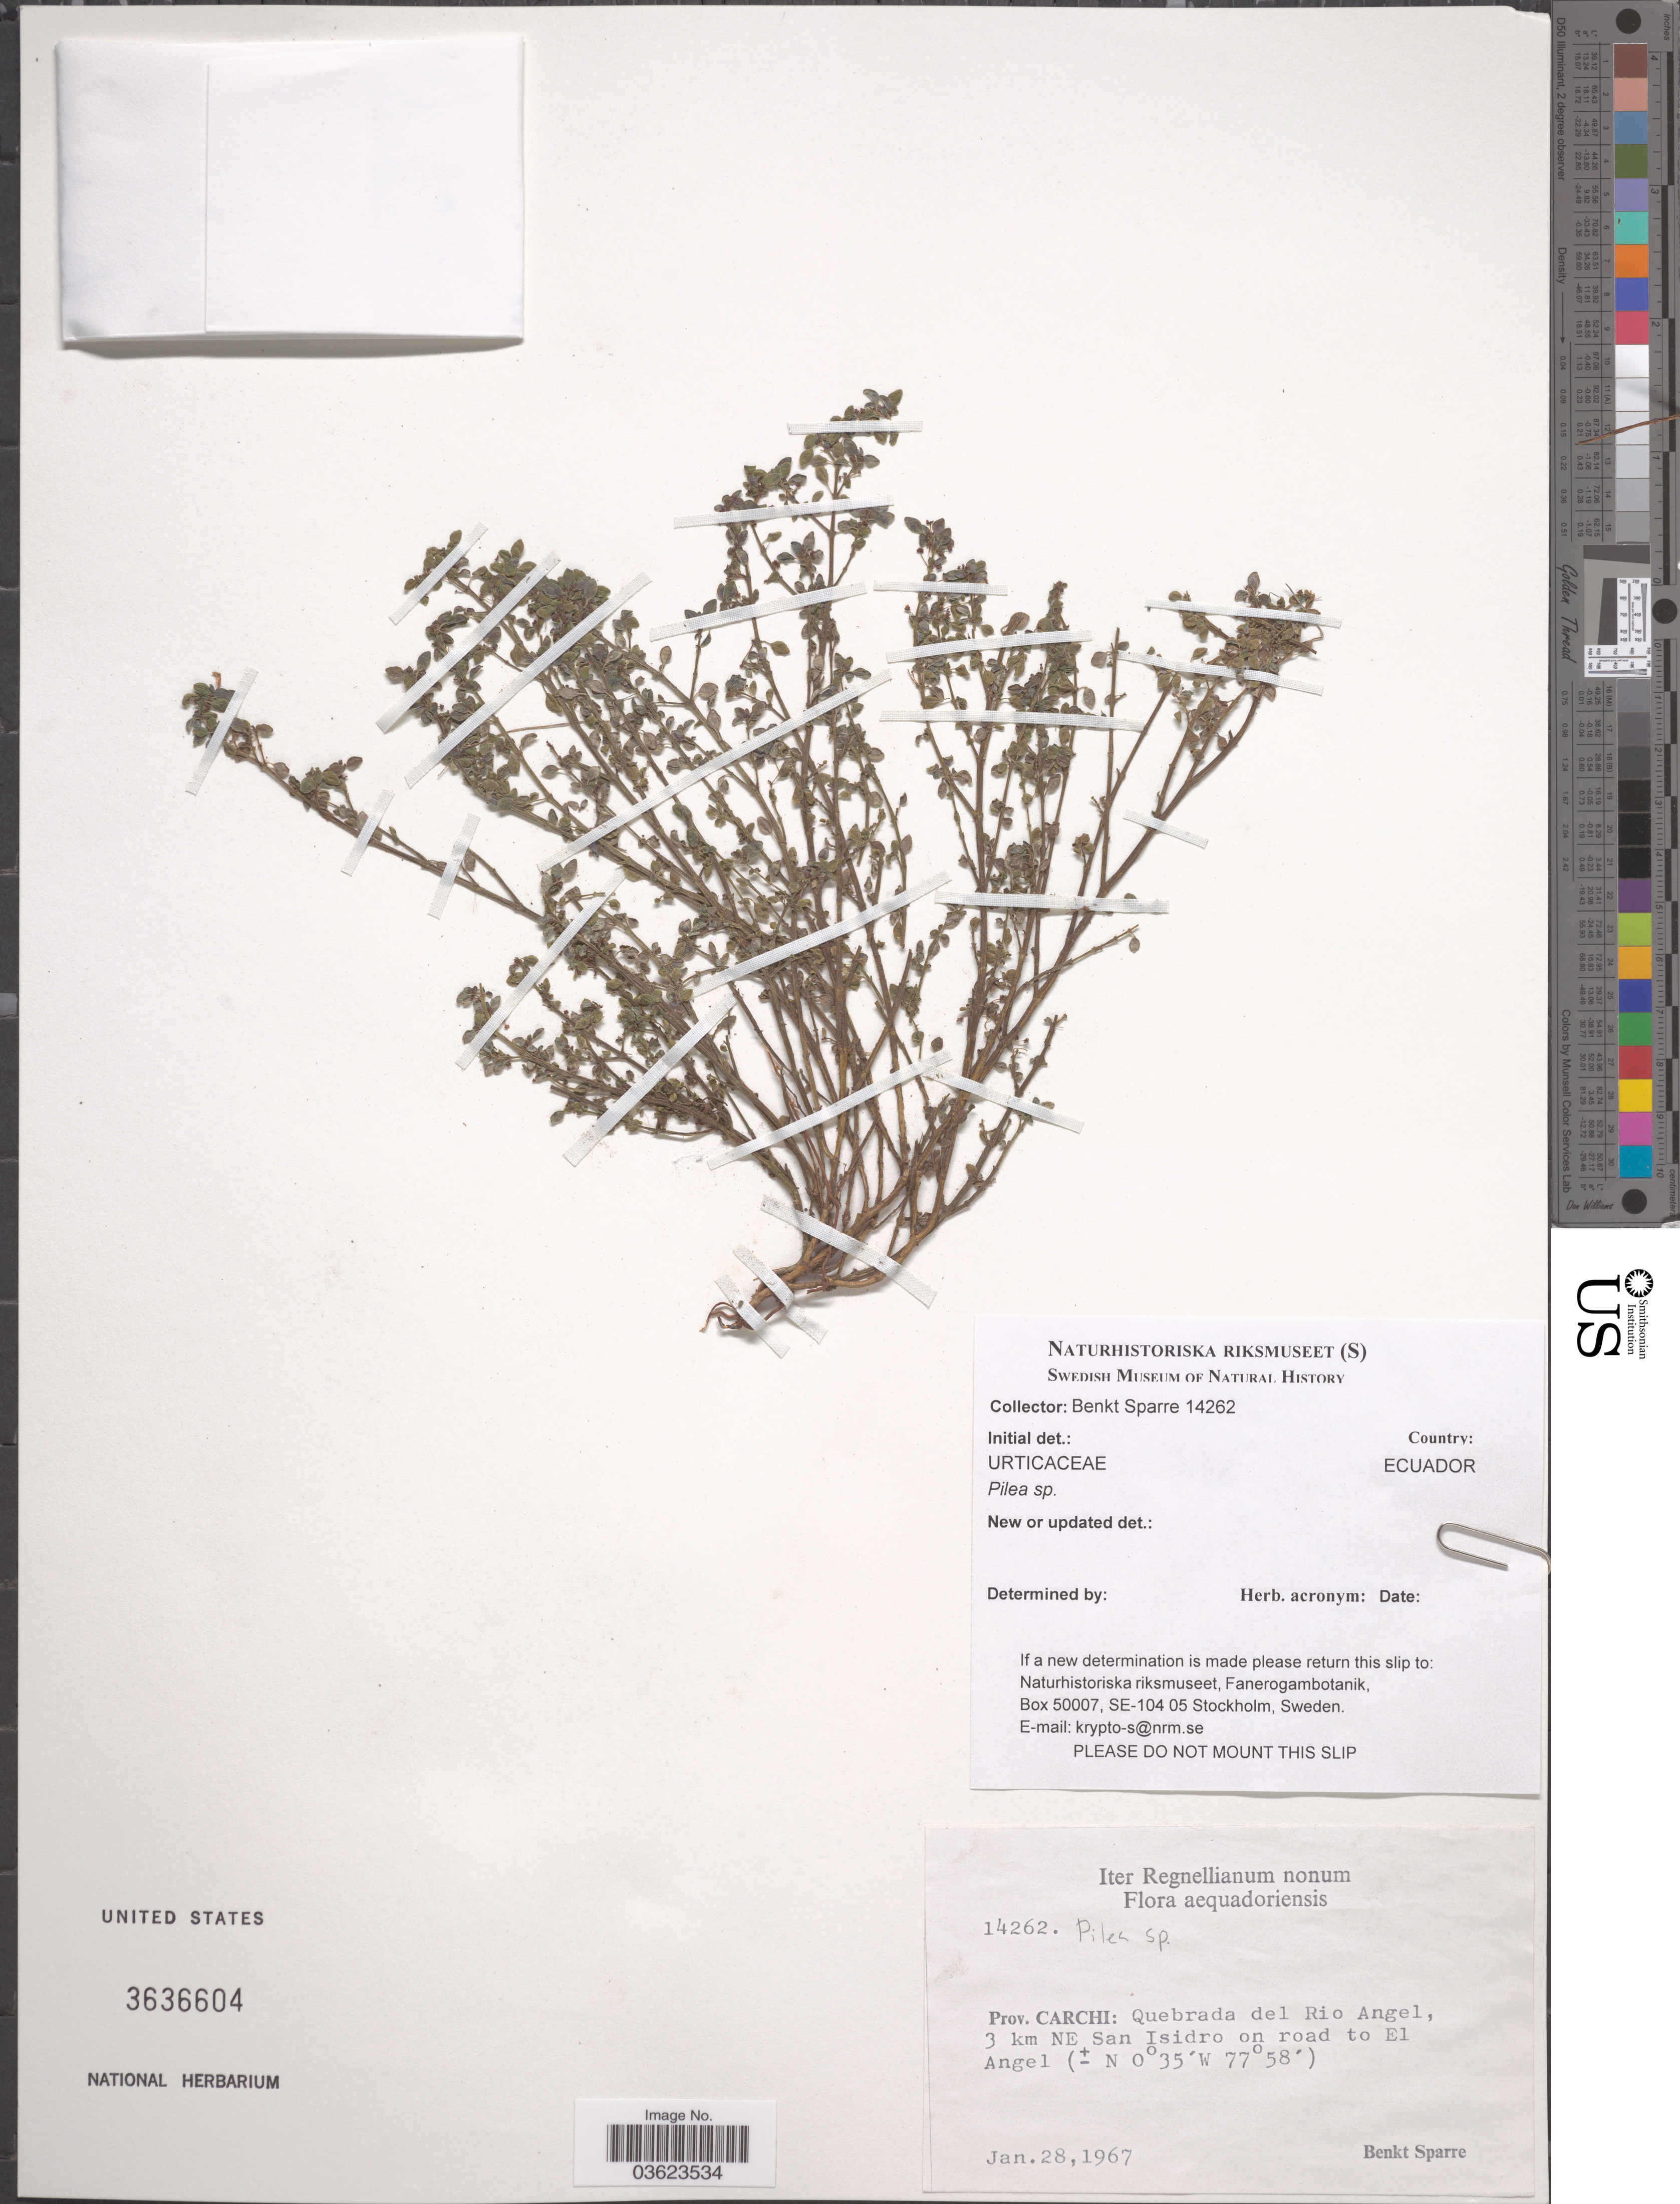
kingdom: Plantae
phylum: Tracheophyta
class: Magnoliopsida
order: Rosales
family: Urticaceae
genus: Pilea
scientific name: Pilea sp.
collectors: B. Sparre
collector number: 14262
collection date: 1967-01-28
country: Ecuador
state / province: Carchi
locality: Aequadoriensis. Quebrada del Rio Angel, 3 km NE San Isidro on road to El Angel.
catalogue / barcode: US 3636604